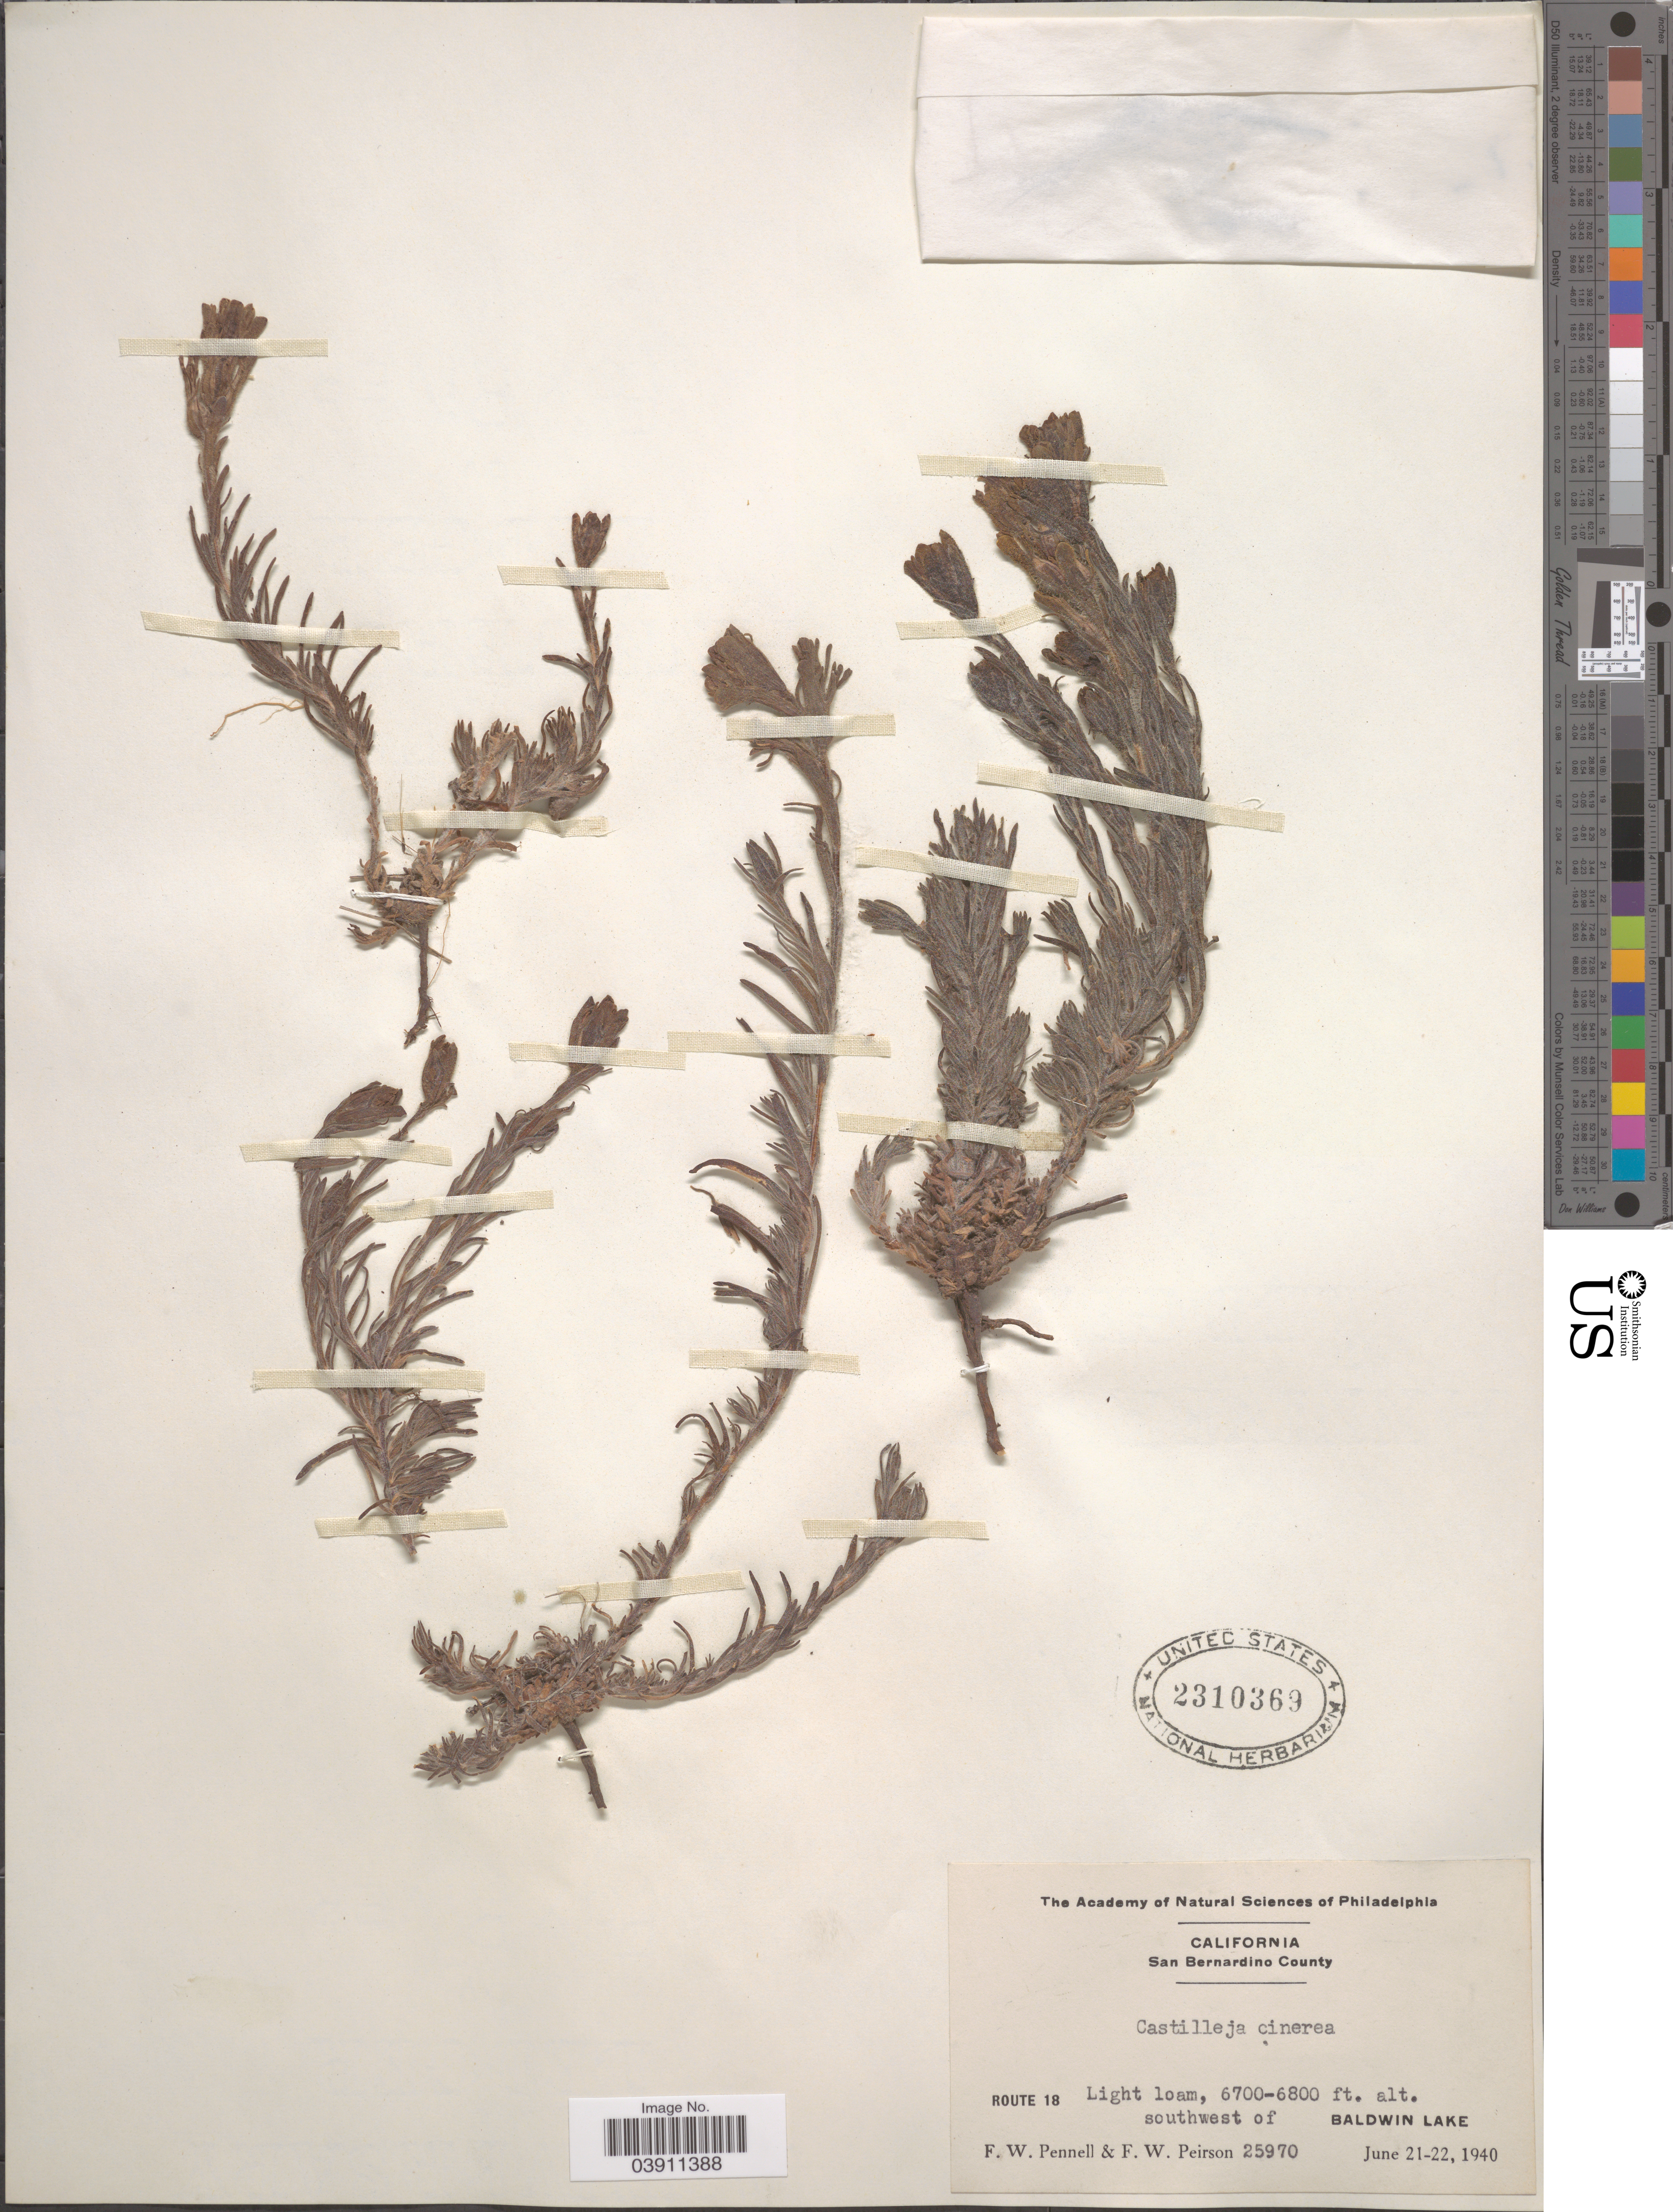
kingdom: Plantae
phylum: Tracheophyta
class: Magnoliopsida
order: Lamiales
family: Orobanchaceae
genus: Castilleja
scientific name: Castilleja cinerea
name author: A. Gray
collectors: F. W. Pennell & F. Peirson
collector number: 25970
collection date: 1940-06-21/1940-06-22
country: United States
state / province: California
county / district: San Bernardino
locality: San Bernardino County. Route 18 Southwest of Baldwin Lake.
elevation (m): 2042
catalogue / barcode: US 2310369